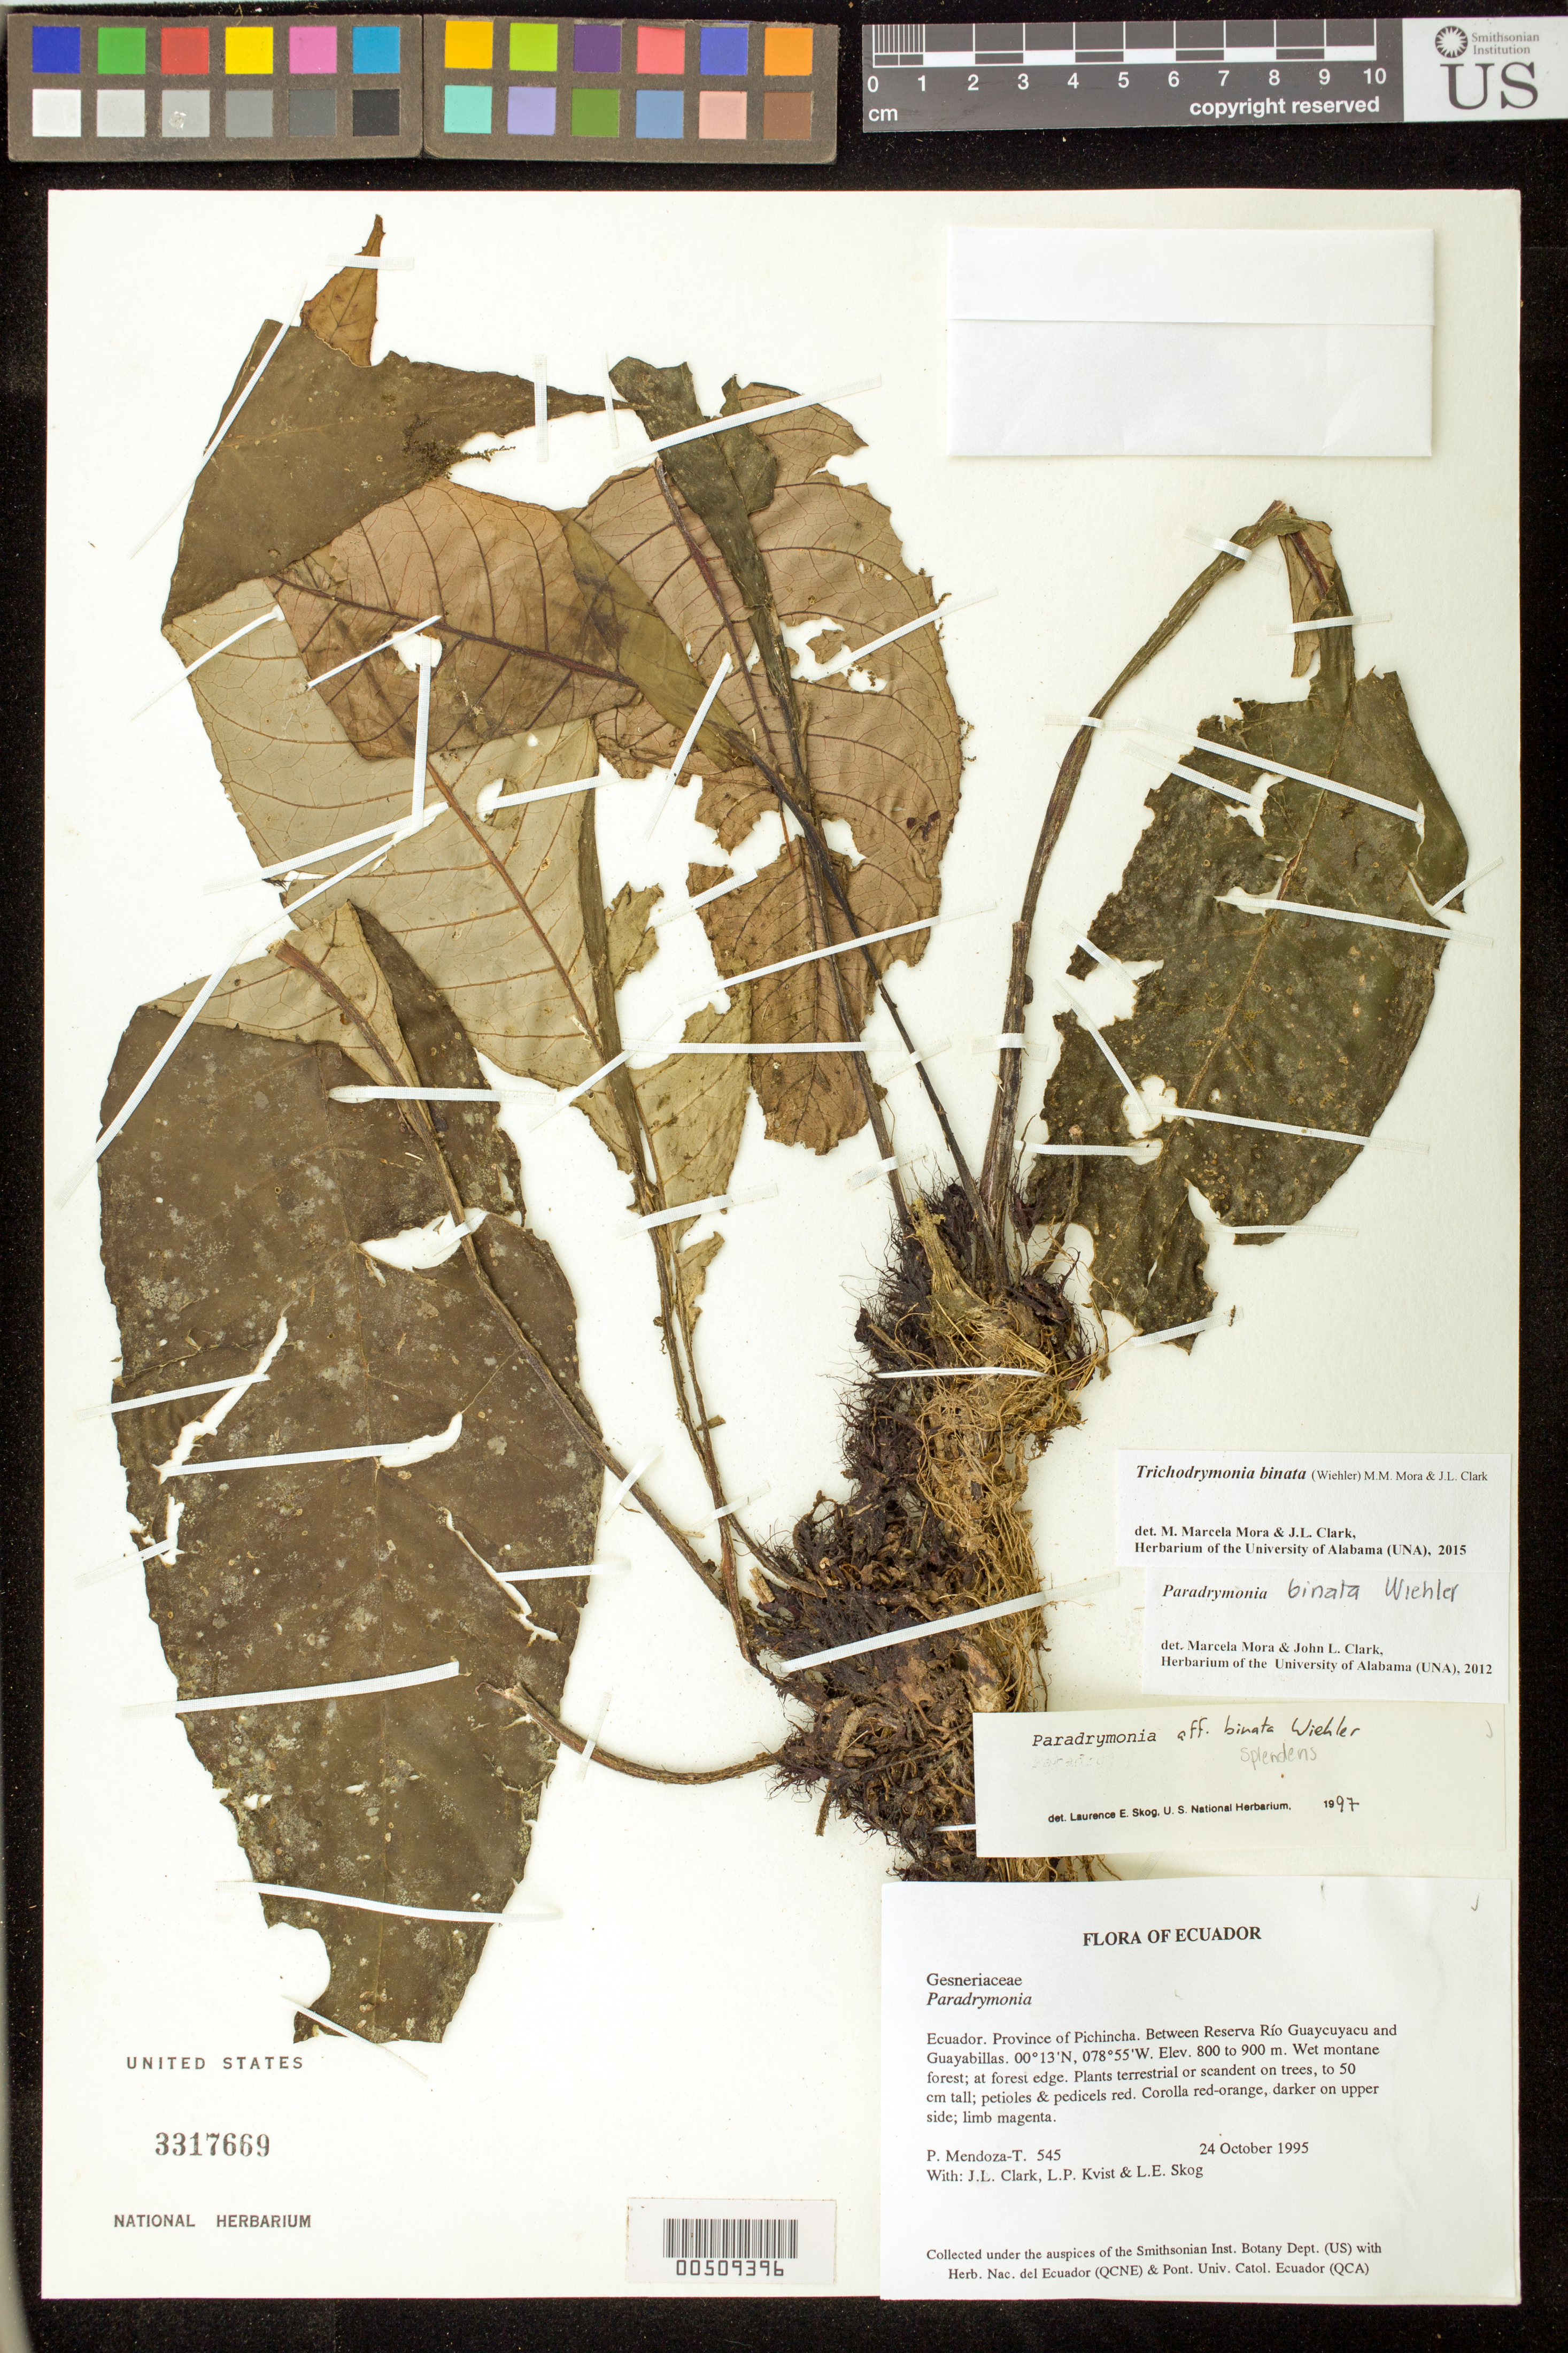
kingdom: Plantae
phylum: Tracheophyta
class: Magnoliopsida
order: Lamiales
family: Gesneriaceae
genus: Trichodrymonia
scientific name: Trichodrymonia binata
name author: (Wiehler) M.M. Mora & J.L. Clark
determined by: Mora, M. M.; Clark, J. L.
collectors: P. Mendoza-T., J. L. Clark, L. P. Kvist & L. E. Skog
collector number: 545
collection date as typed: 24 Oct 1995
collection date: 1995-10-24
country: Ecuador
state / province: Pichincha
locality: Between Reserva Río Guaycuyacu and Guayabillas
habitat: Wet montane forest; at forest edge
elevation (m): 600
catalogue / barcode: US 3317669